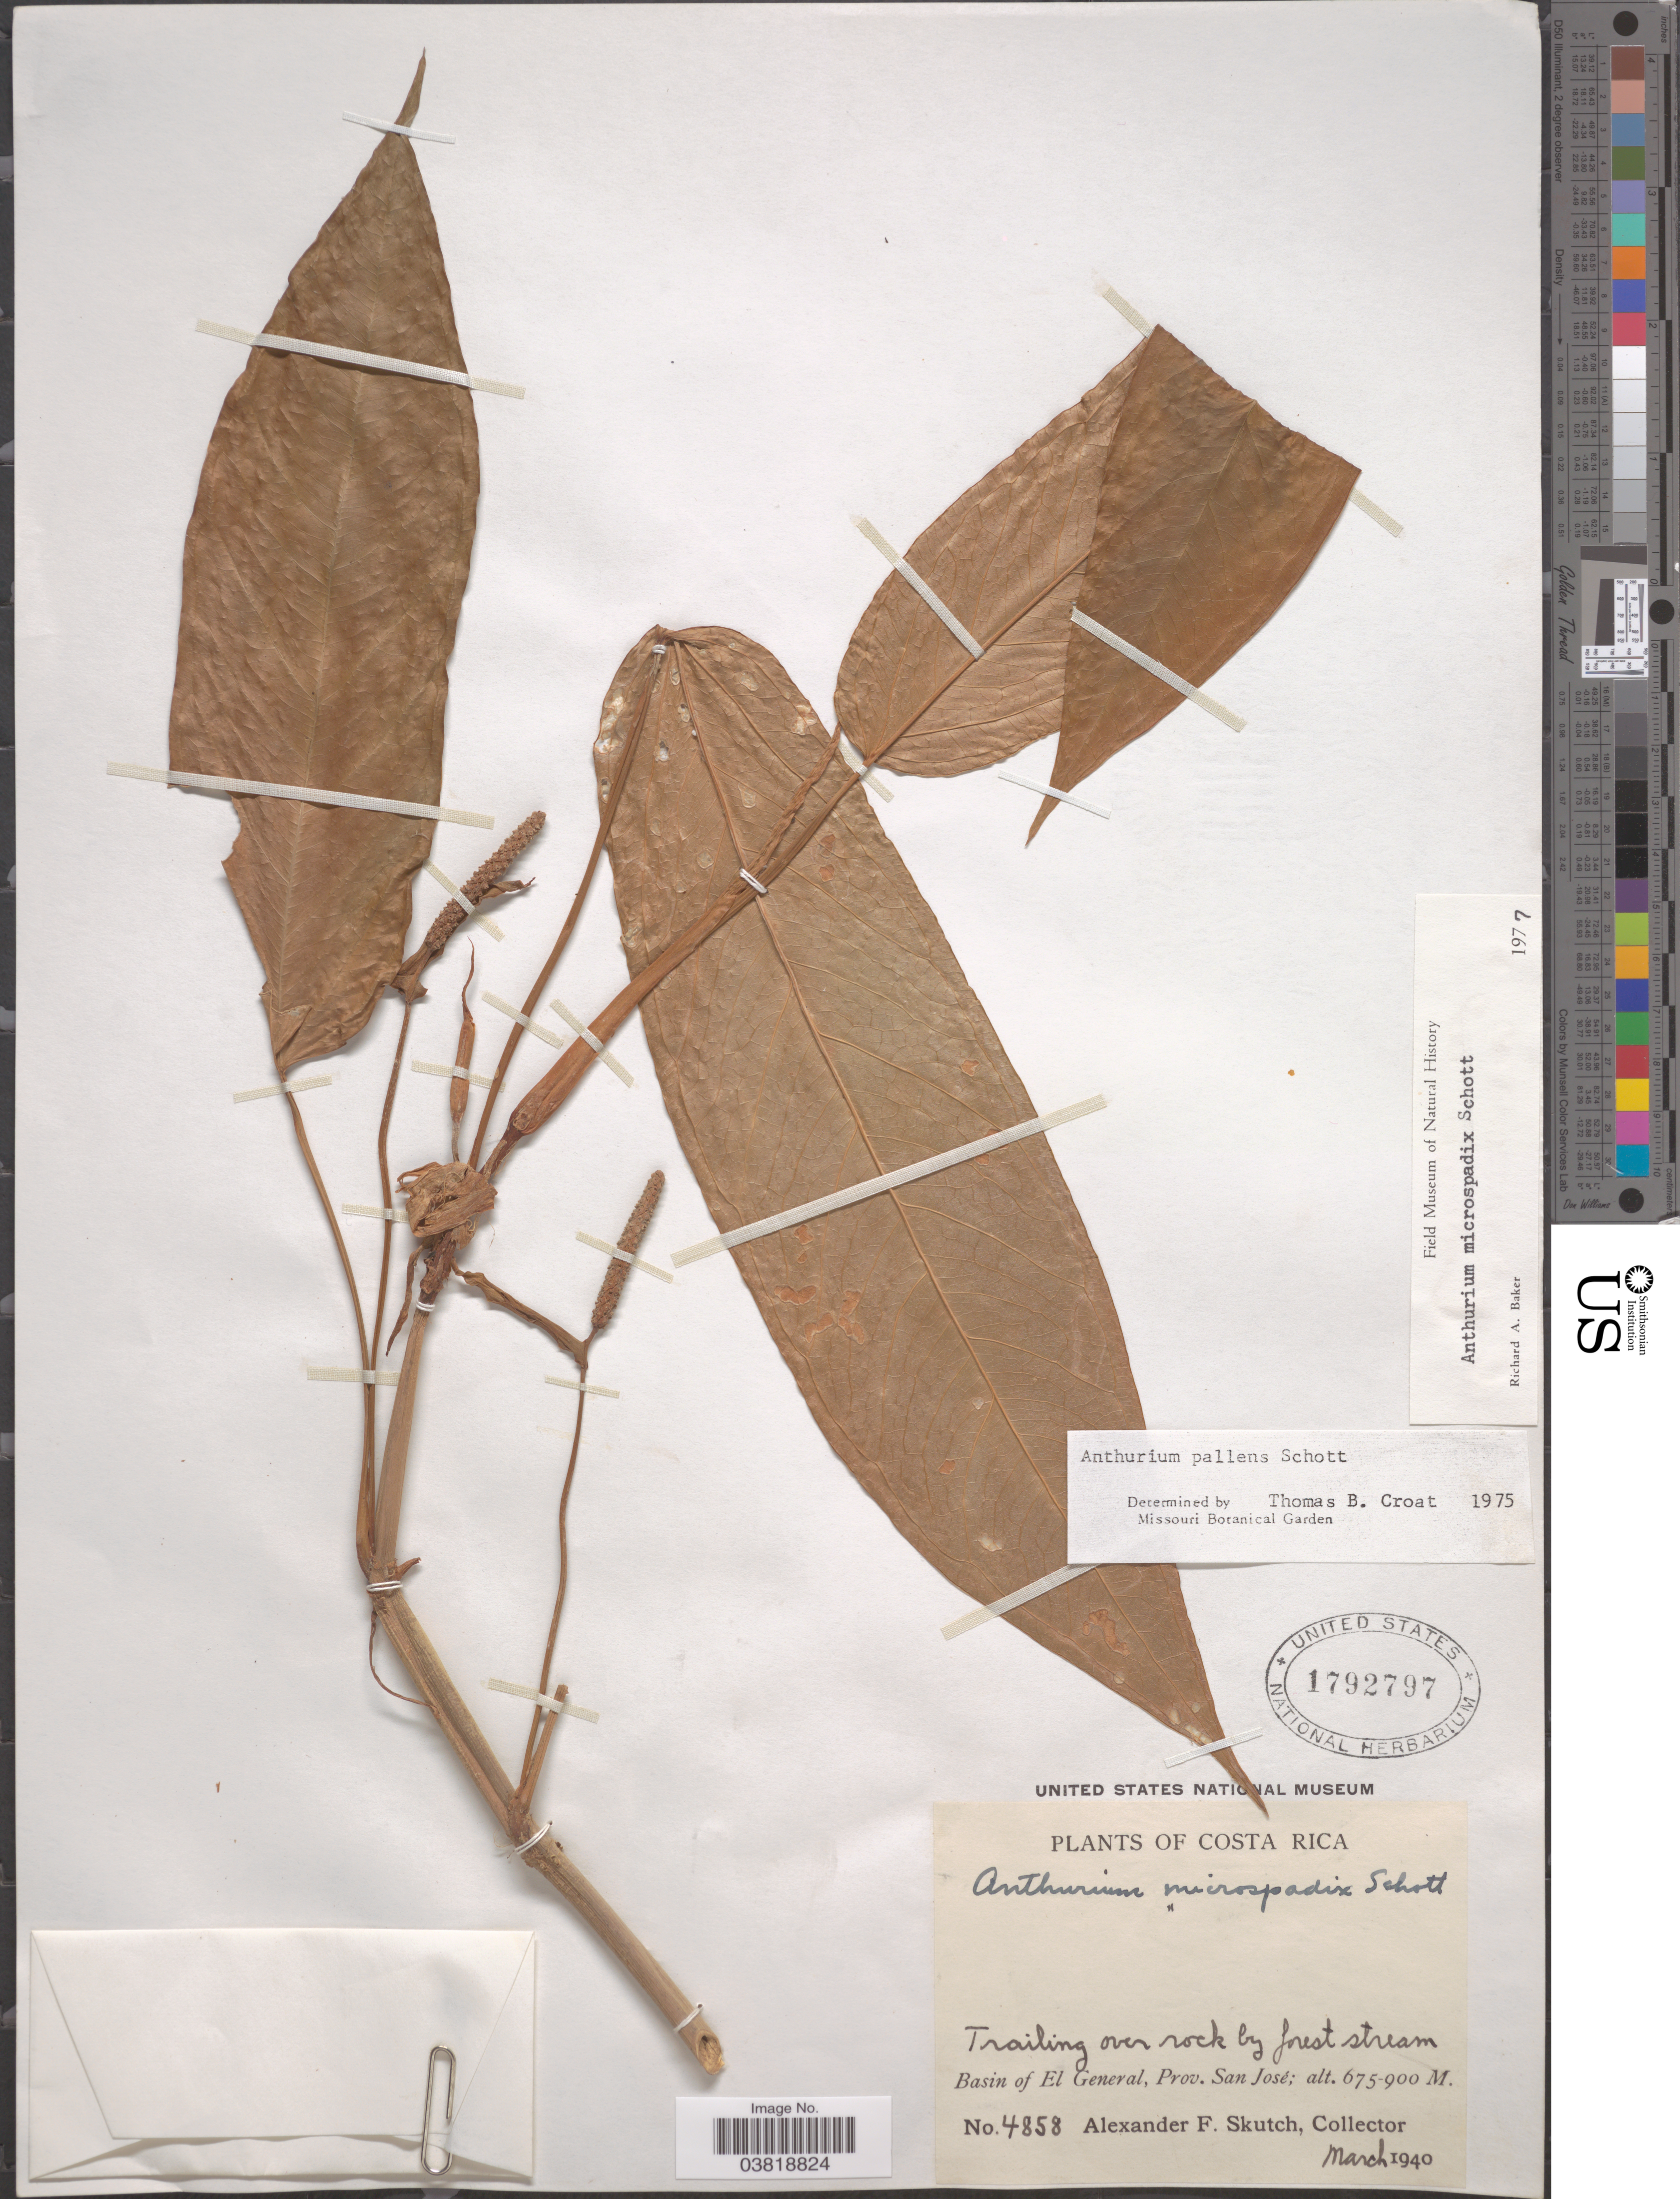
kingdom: Plantae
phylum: Tracheophyta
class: Liliopsida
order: Alismatales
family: Araceae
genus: Anthurium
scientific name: Anthurium microspadix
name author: Schott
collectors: A. F. Skutch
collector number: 4858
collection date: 1940-03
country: Costa Rica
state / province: San José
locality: Trailing over rock by forest stream Basin of El General.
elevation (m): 675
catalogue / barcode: US 1792797